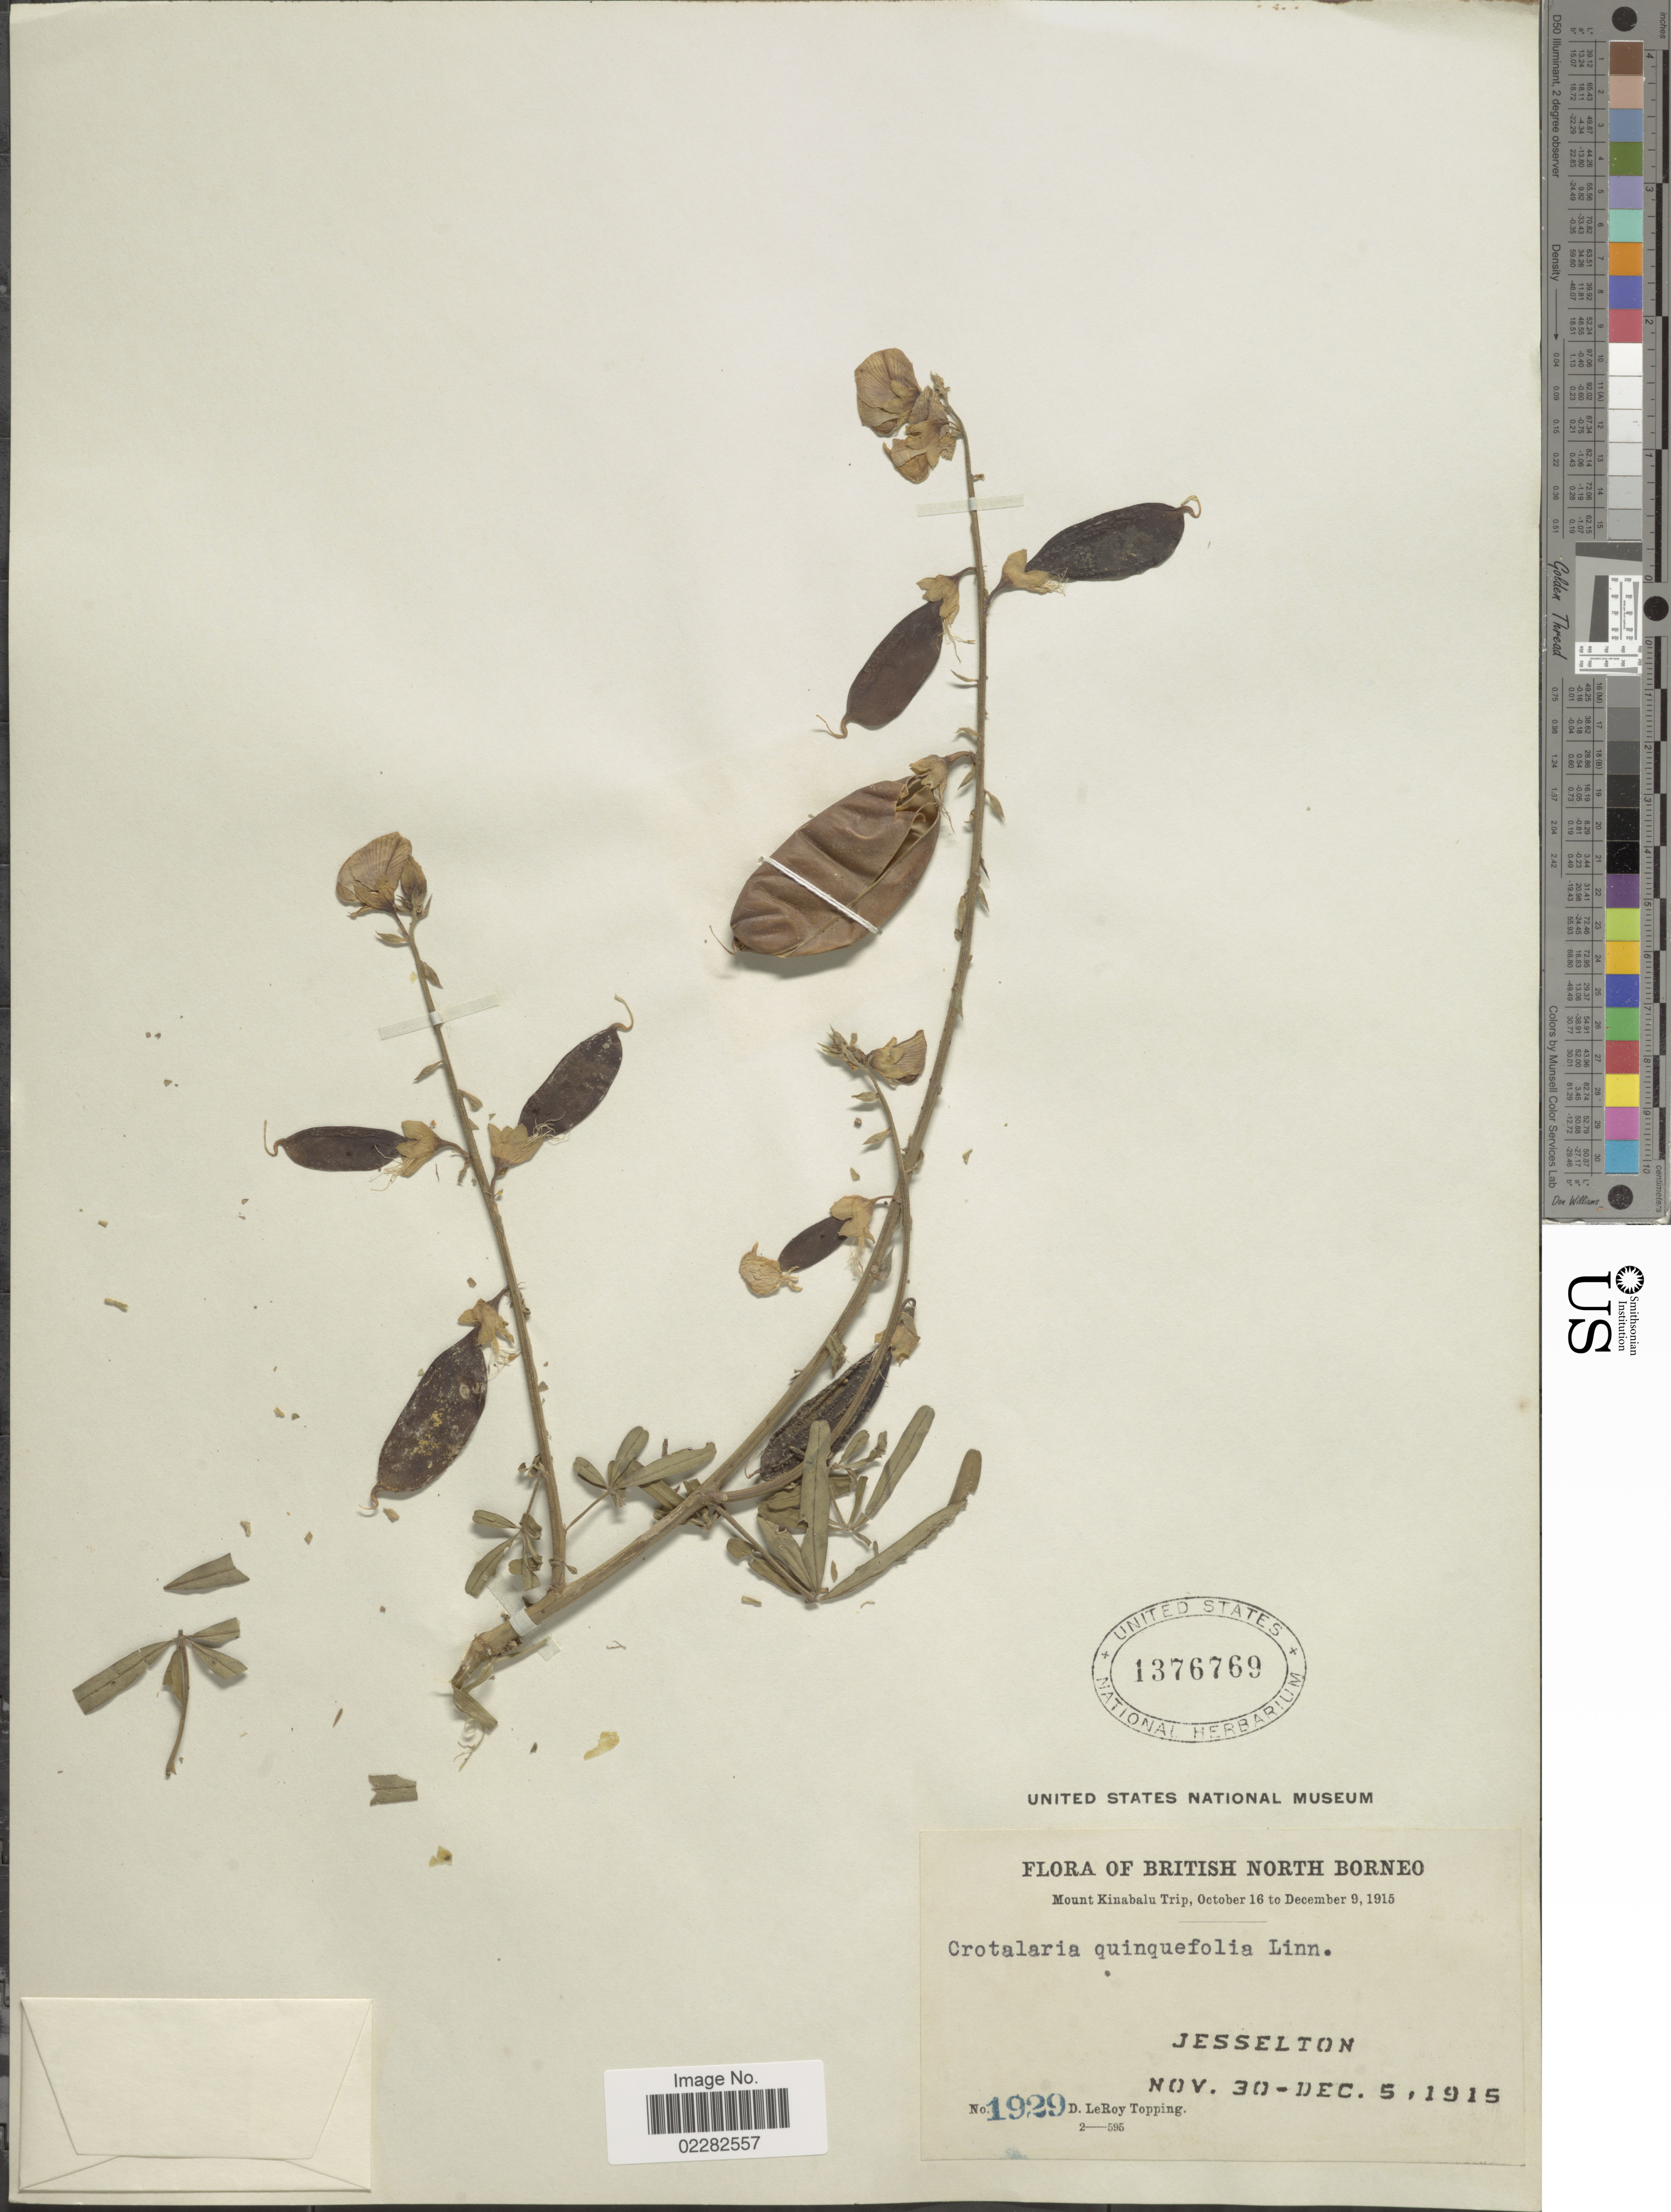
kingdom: Plantae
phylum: Tracheophyta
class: Magnoliopsida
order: Fabales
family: Fabaceae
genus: Crotalaria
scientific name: Crotalaria quinquefolia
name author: L.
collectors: D. L. Topping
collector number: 1929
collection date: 1915-11-30/1915-12-05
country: Malaysia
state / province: Sabah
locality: Mount Kinabalu, British North Borneo, Jesselton.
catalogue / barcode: US 1376769